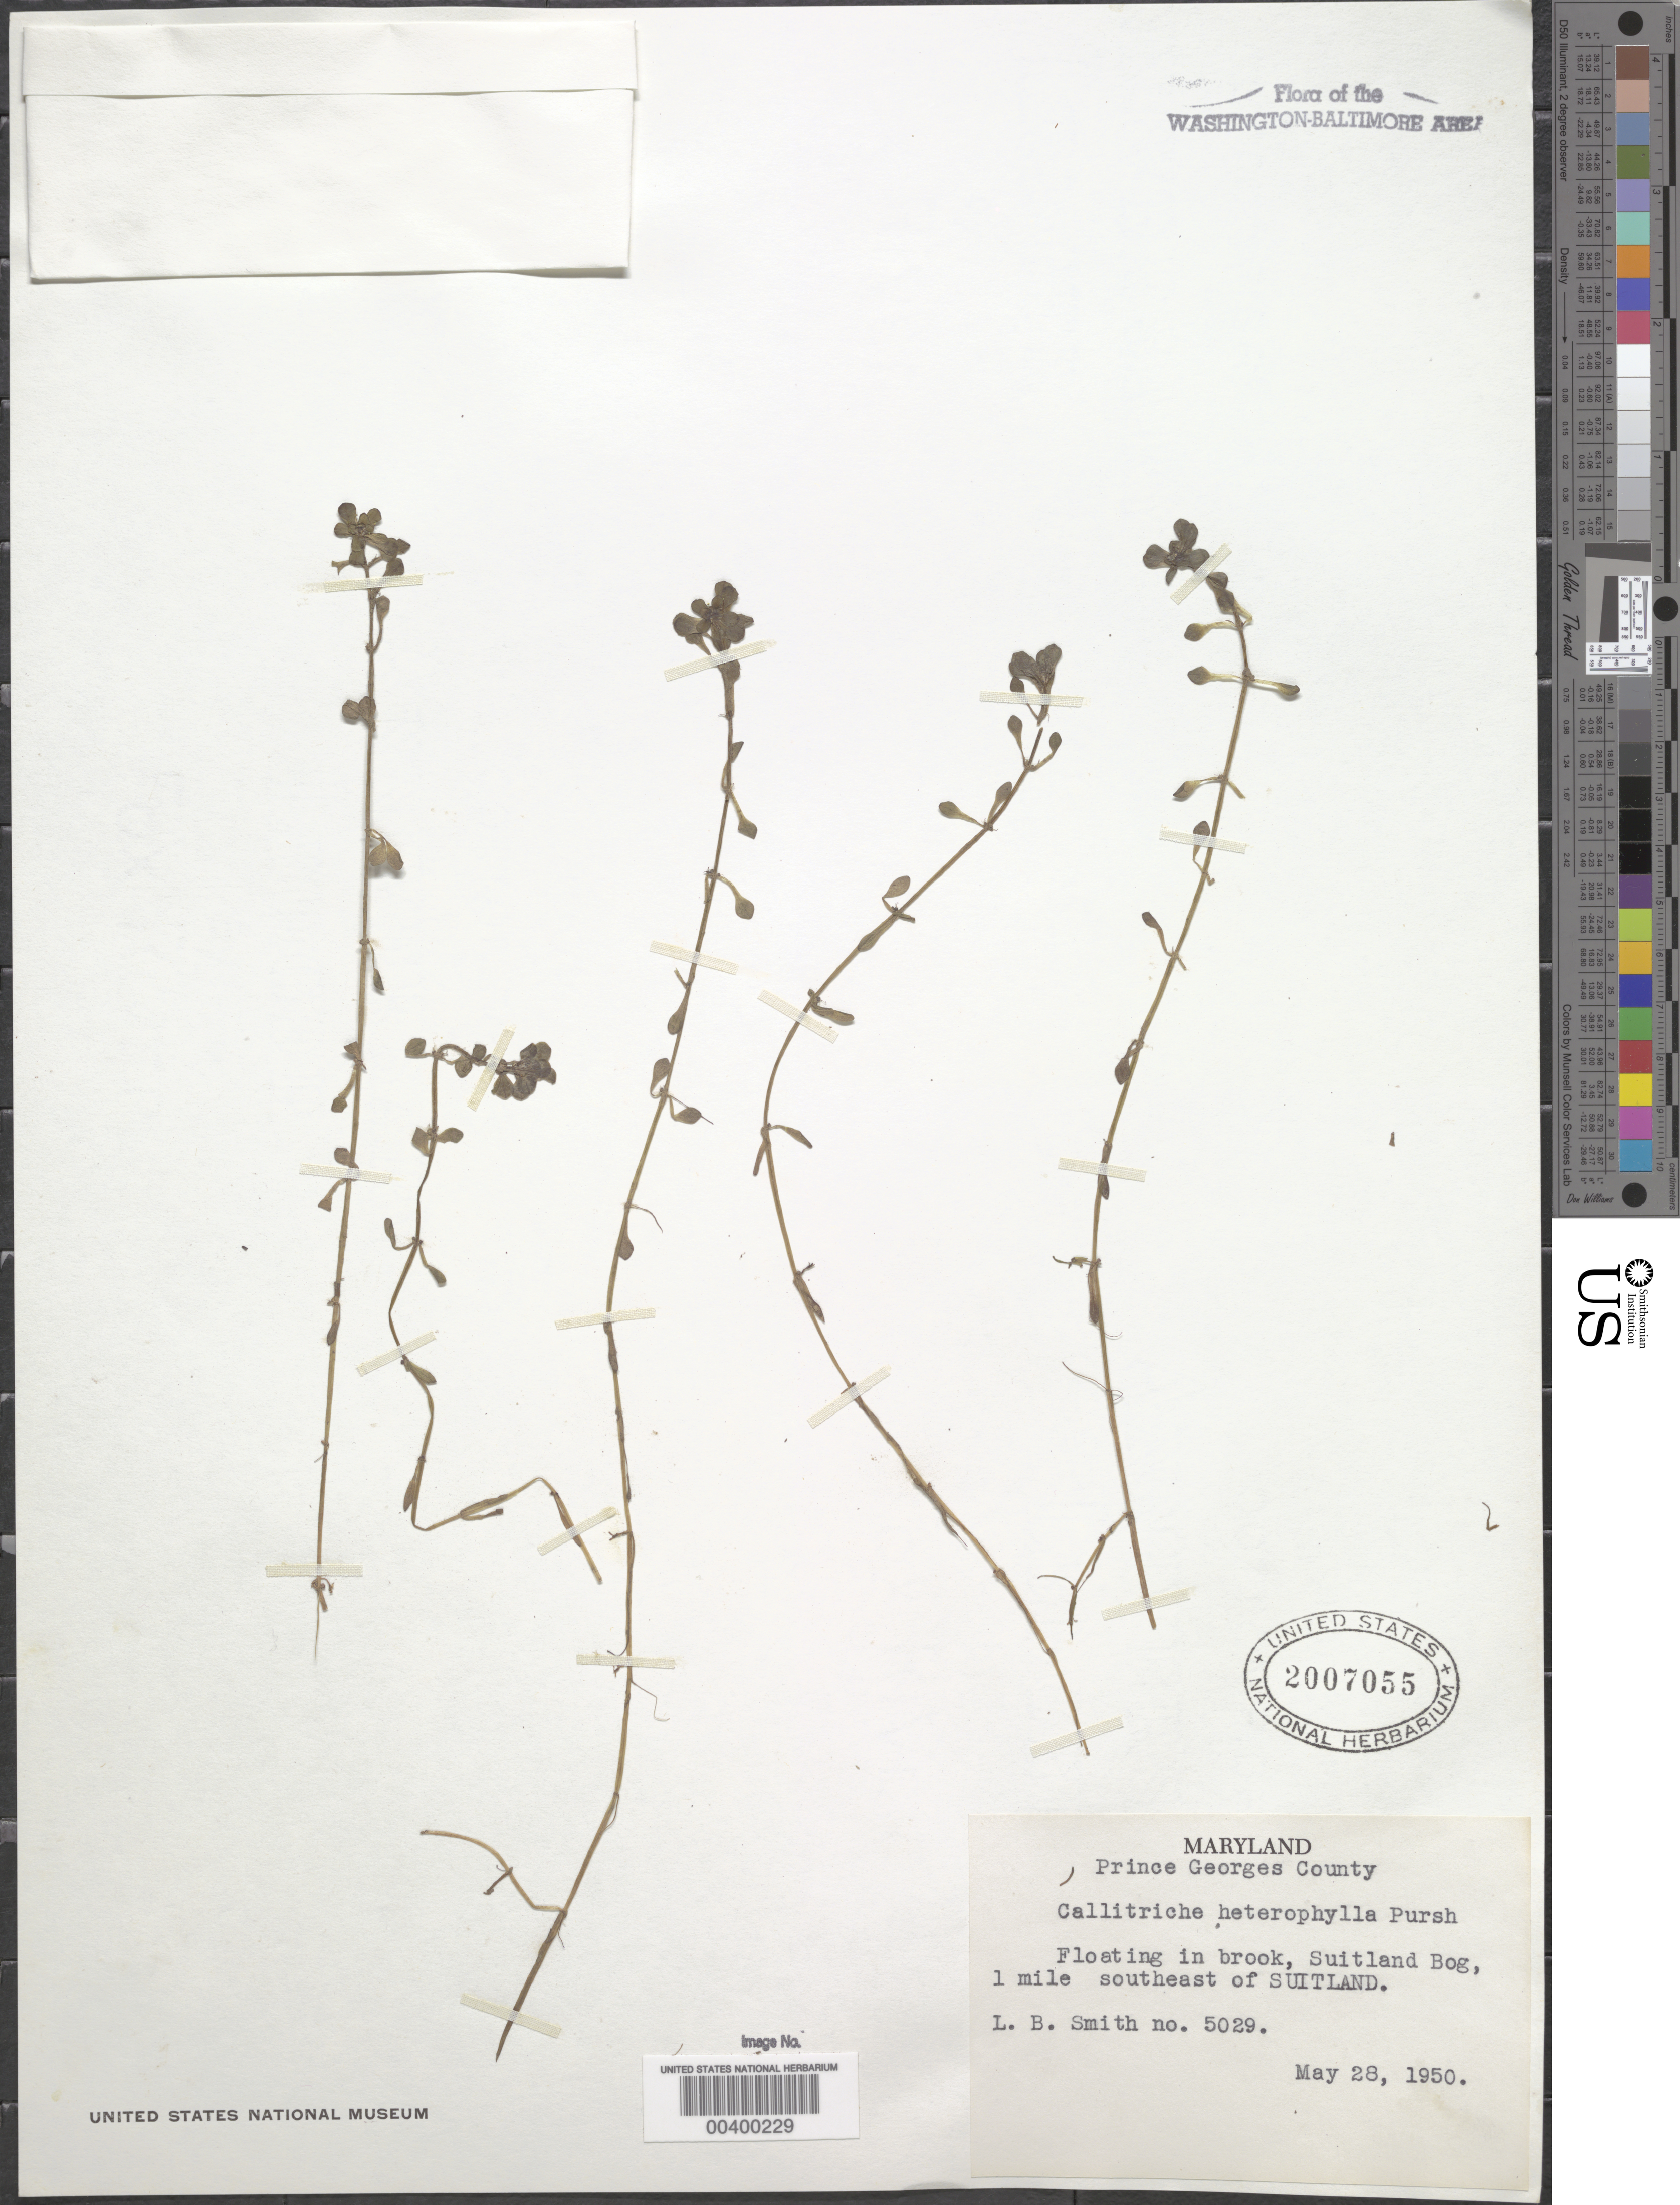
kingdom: Plantae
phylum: Tracheophyta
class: Magnoliopsida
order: Lamiales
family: Plantaginaceae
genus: Callitriche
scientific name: Callitriche heterophylla Pursh emend. Darby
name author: Pursh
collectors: L. Smith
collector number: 5029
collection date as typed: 28 May 1950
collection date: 1950-05-28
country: United States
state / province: Maryland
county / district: Prince George's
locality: Suitland Bog, southeast of Suitland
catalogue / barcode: US 2007055